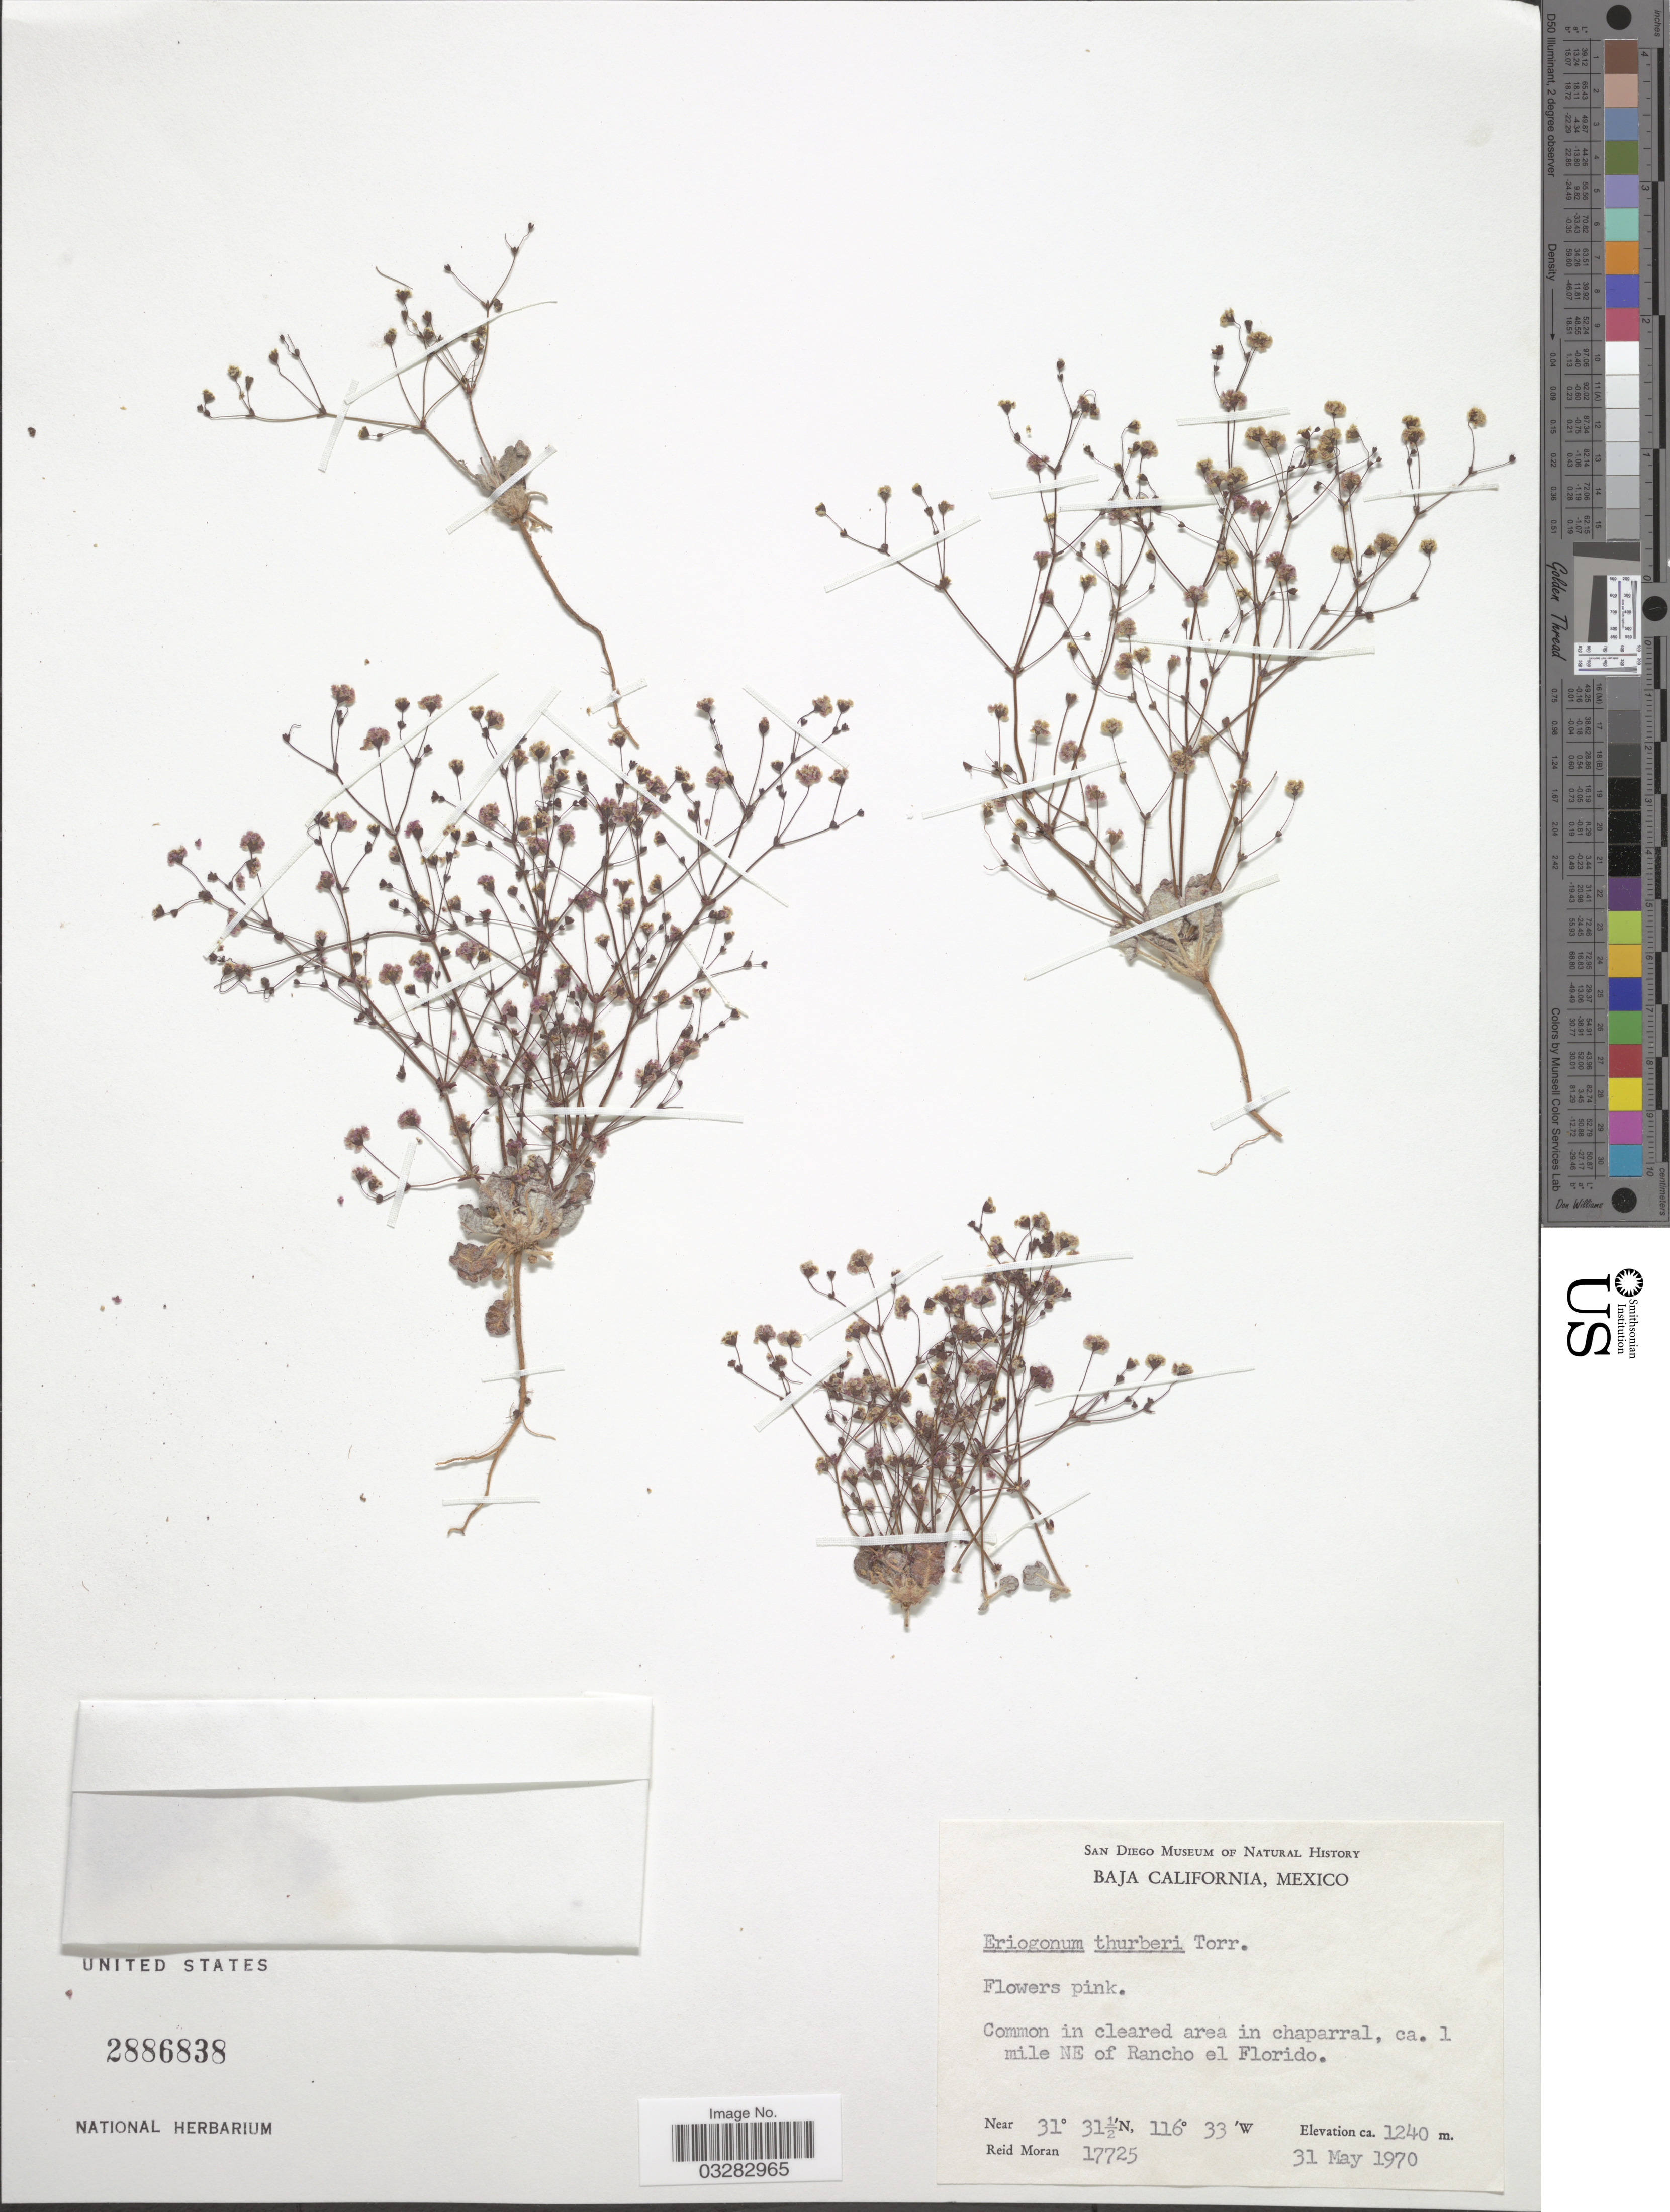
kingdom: Plantae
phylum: Tracheophyta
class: Magnoliopsida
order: Caryophyllales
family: Polygonaceae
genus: Eriogonum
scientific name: Eriogonum thurberi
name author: Torr.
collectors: R. Moran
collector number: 17725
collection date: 1970-05-31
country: Mexico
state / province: Baja California Norte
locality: In cleared area in chaparral, ca. 1 mile NE of Rancho el Florido.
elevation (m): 1240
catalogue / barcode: US 2886838